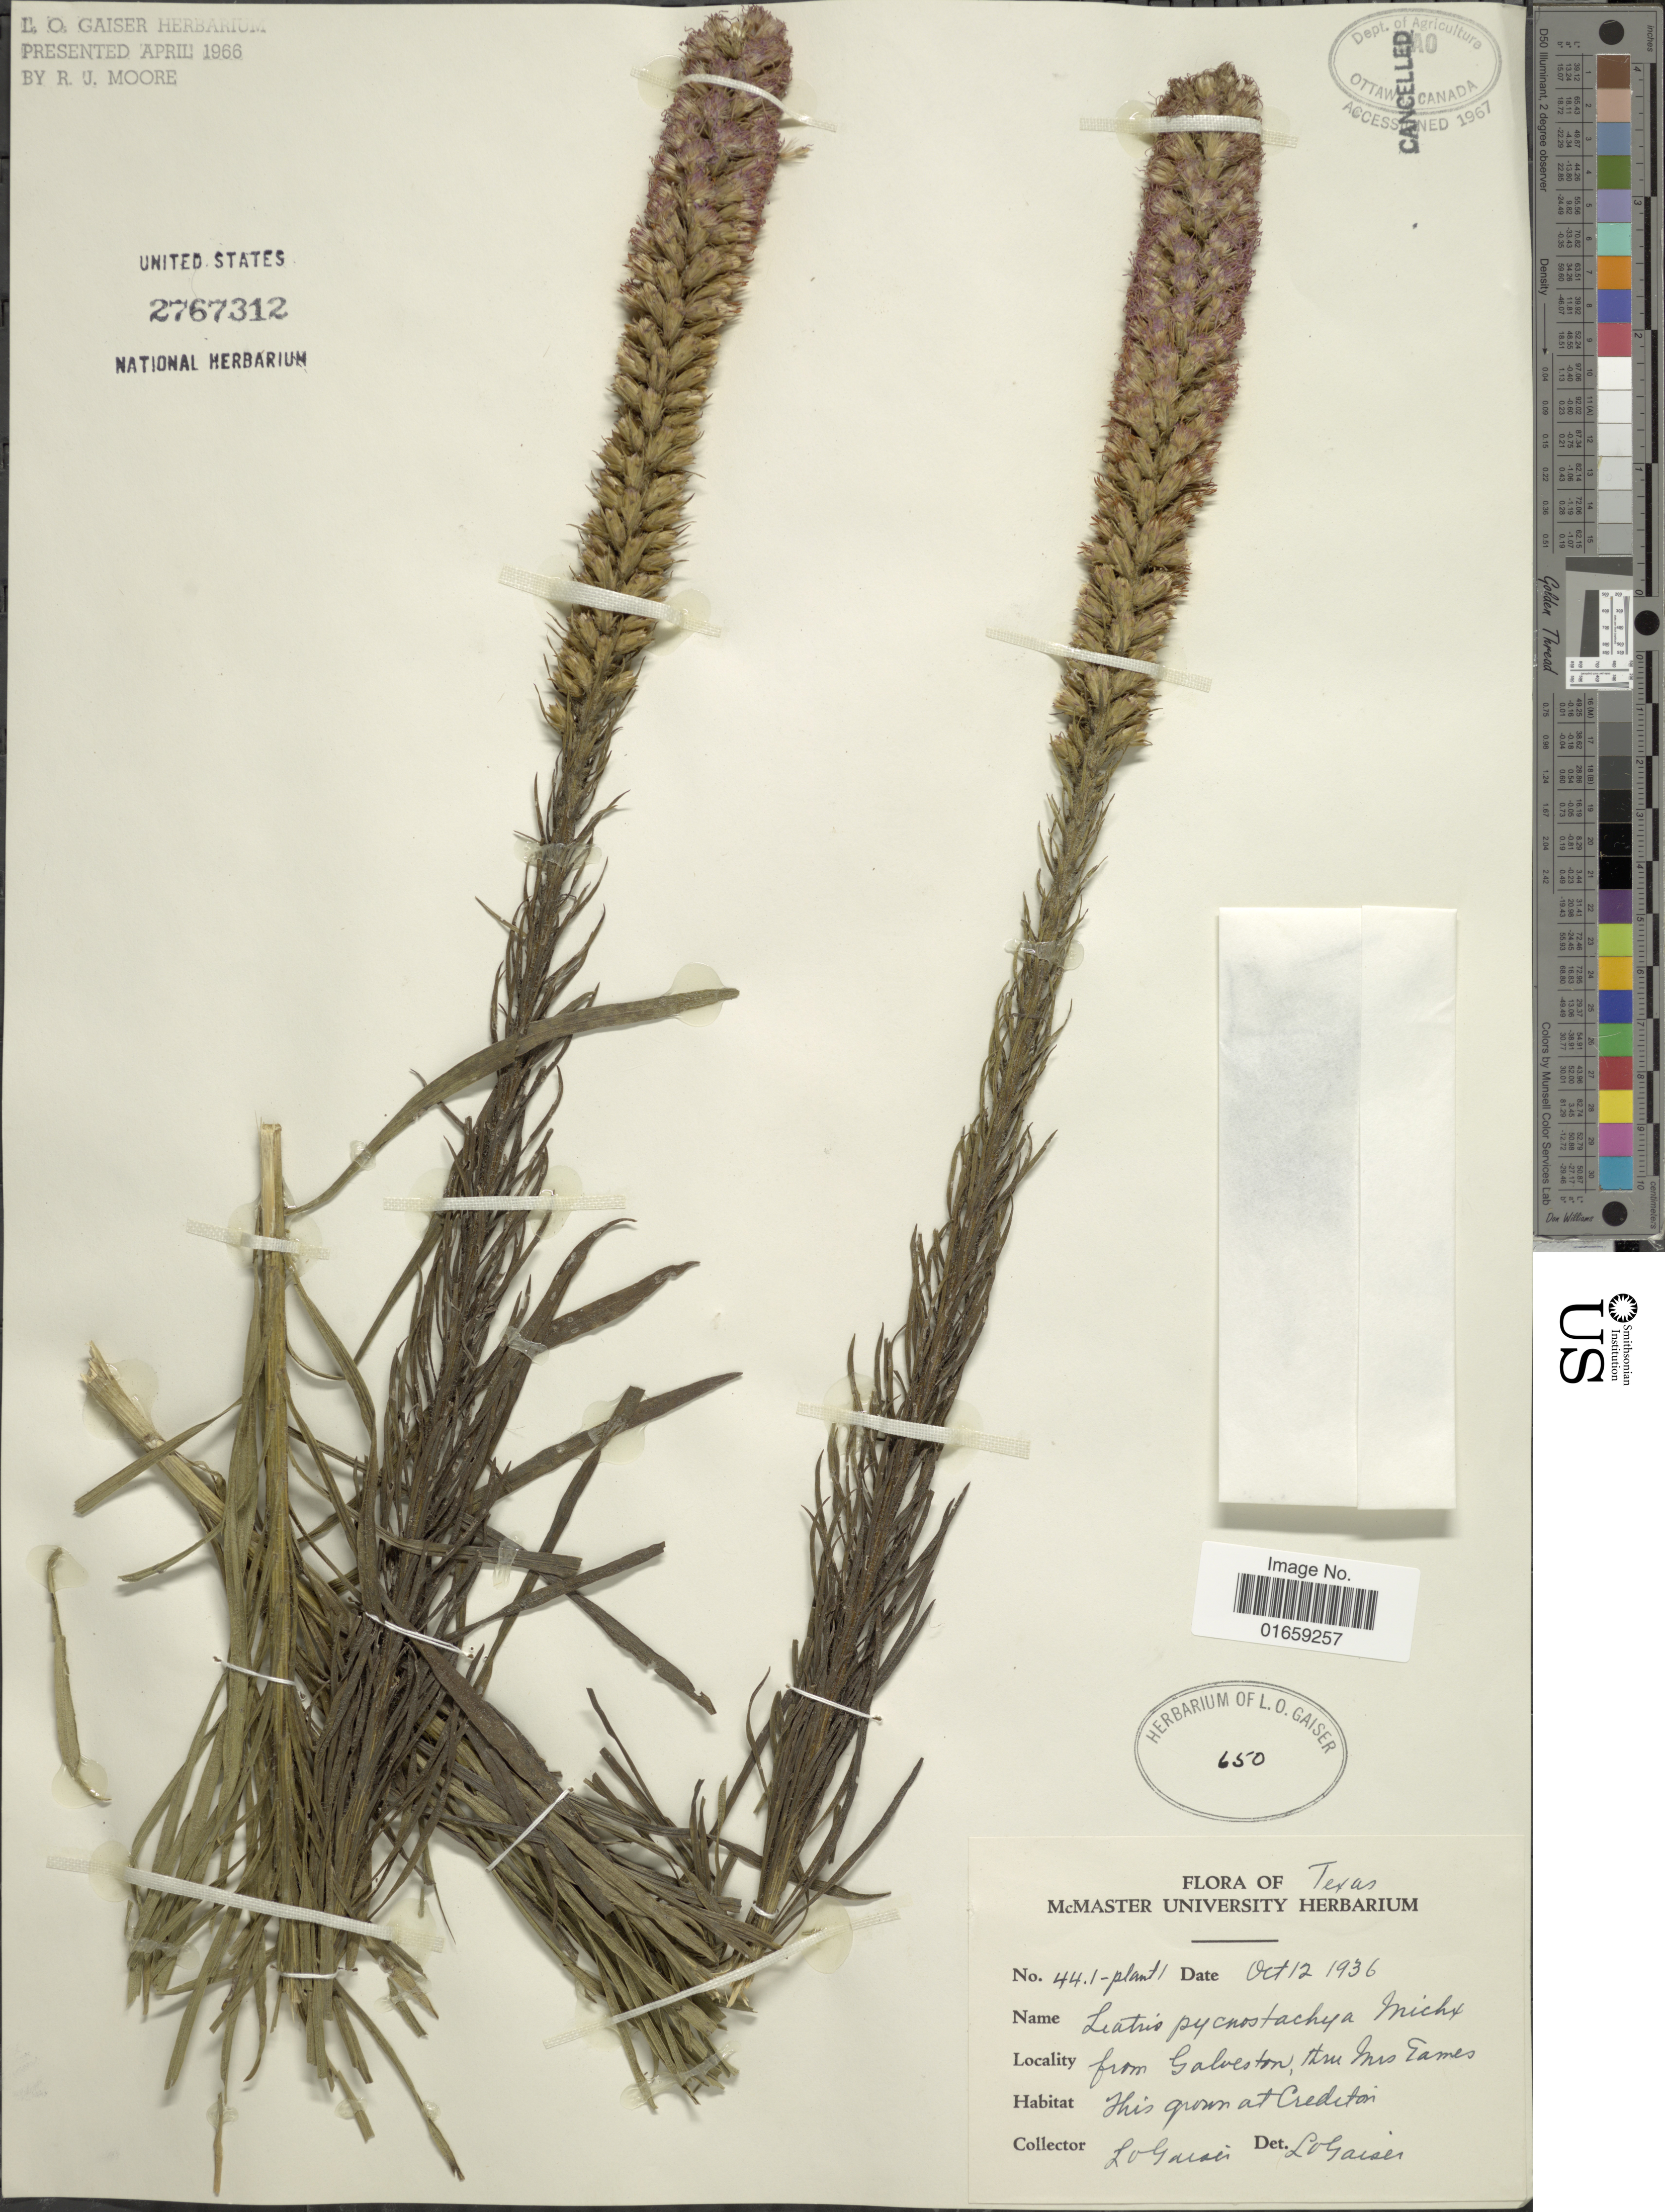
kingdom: Plantae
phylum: Tracheophyta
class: Magnoliopsida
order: Asterales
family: Asteraceae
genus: Liatris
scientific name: Liatris pycnostachya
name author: Michx.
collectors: L. Gaiser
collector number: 441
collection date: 1936-10-12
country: United States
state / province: Texas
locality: From Galveston, thru Mrs. Eames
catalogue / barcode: US 2767312